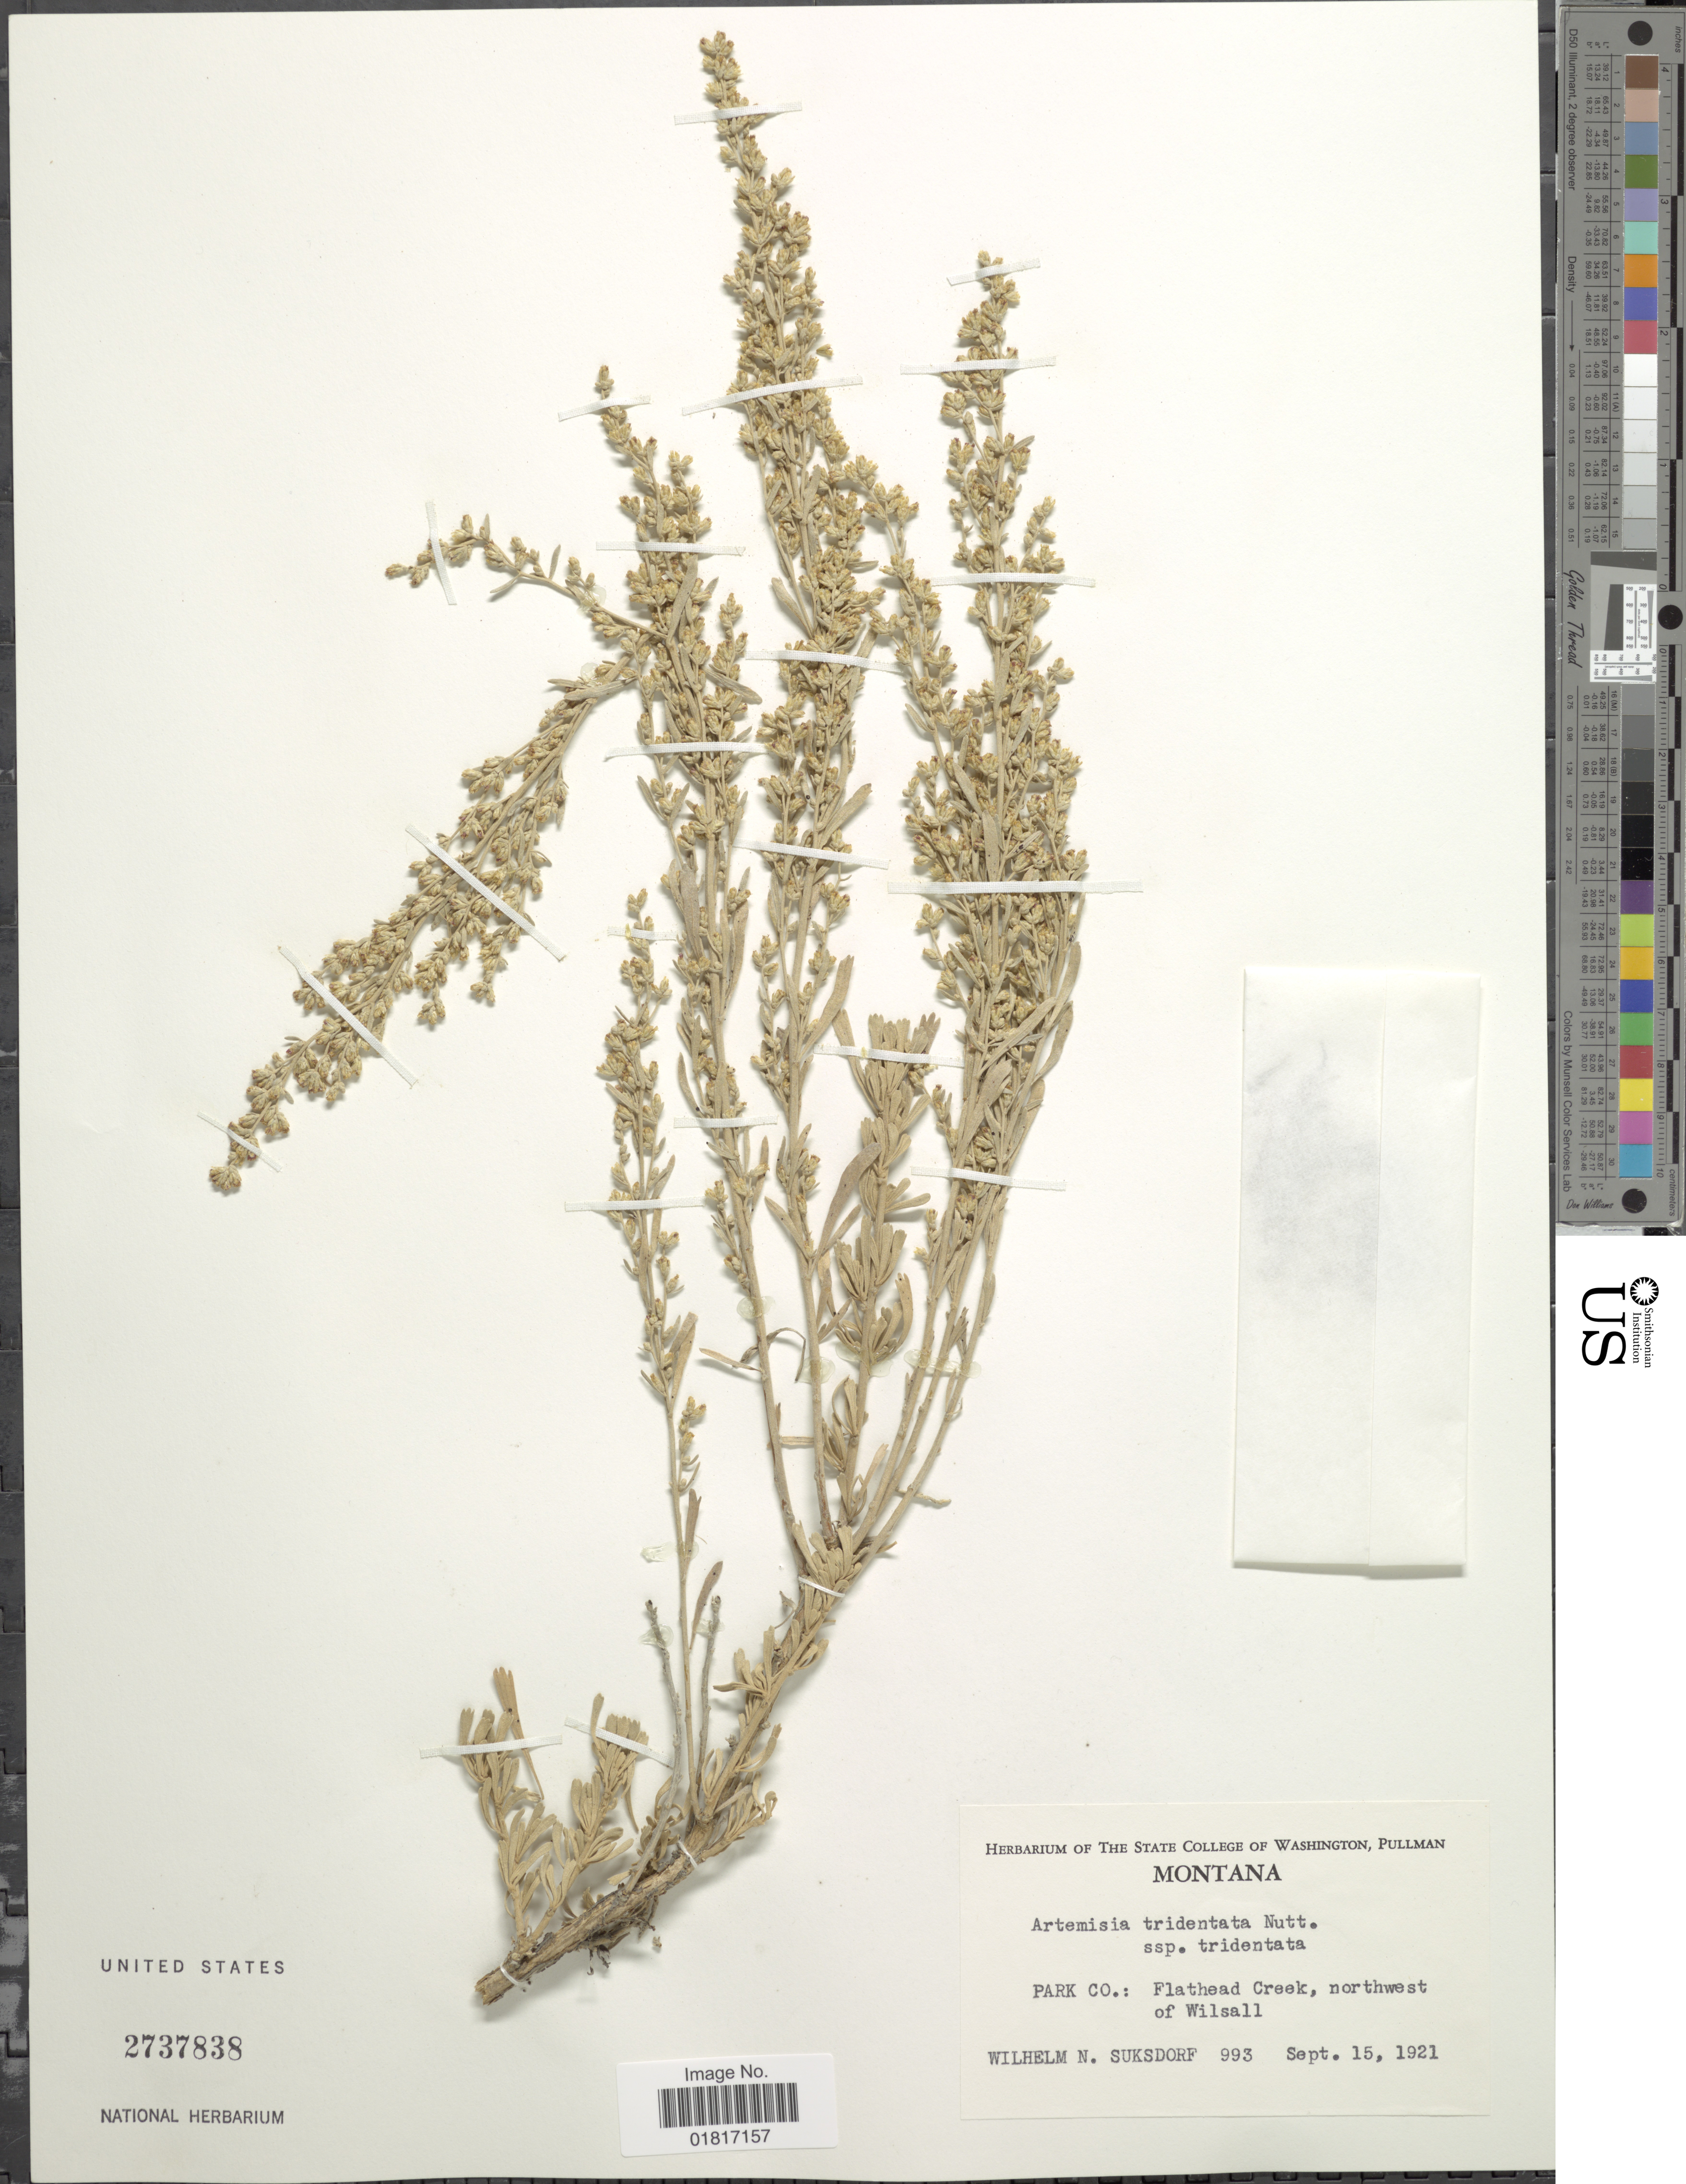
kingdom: Plantae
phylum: Tracheophyta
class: Magnoliopsida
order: Asterales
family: Asteraceae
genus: Artemisia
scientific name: Artemisia tridentata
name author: Nutt.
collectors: W. N. Suksdorf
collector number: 993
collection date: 1921-09-15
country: United States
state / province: Montana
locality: Park Co: Flathead Creek, northwest of Wilsall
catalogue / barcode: US 2737838